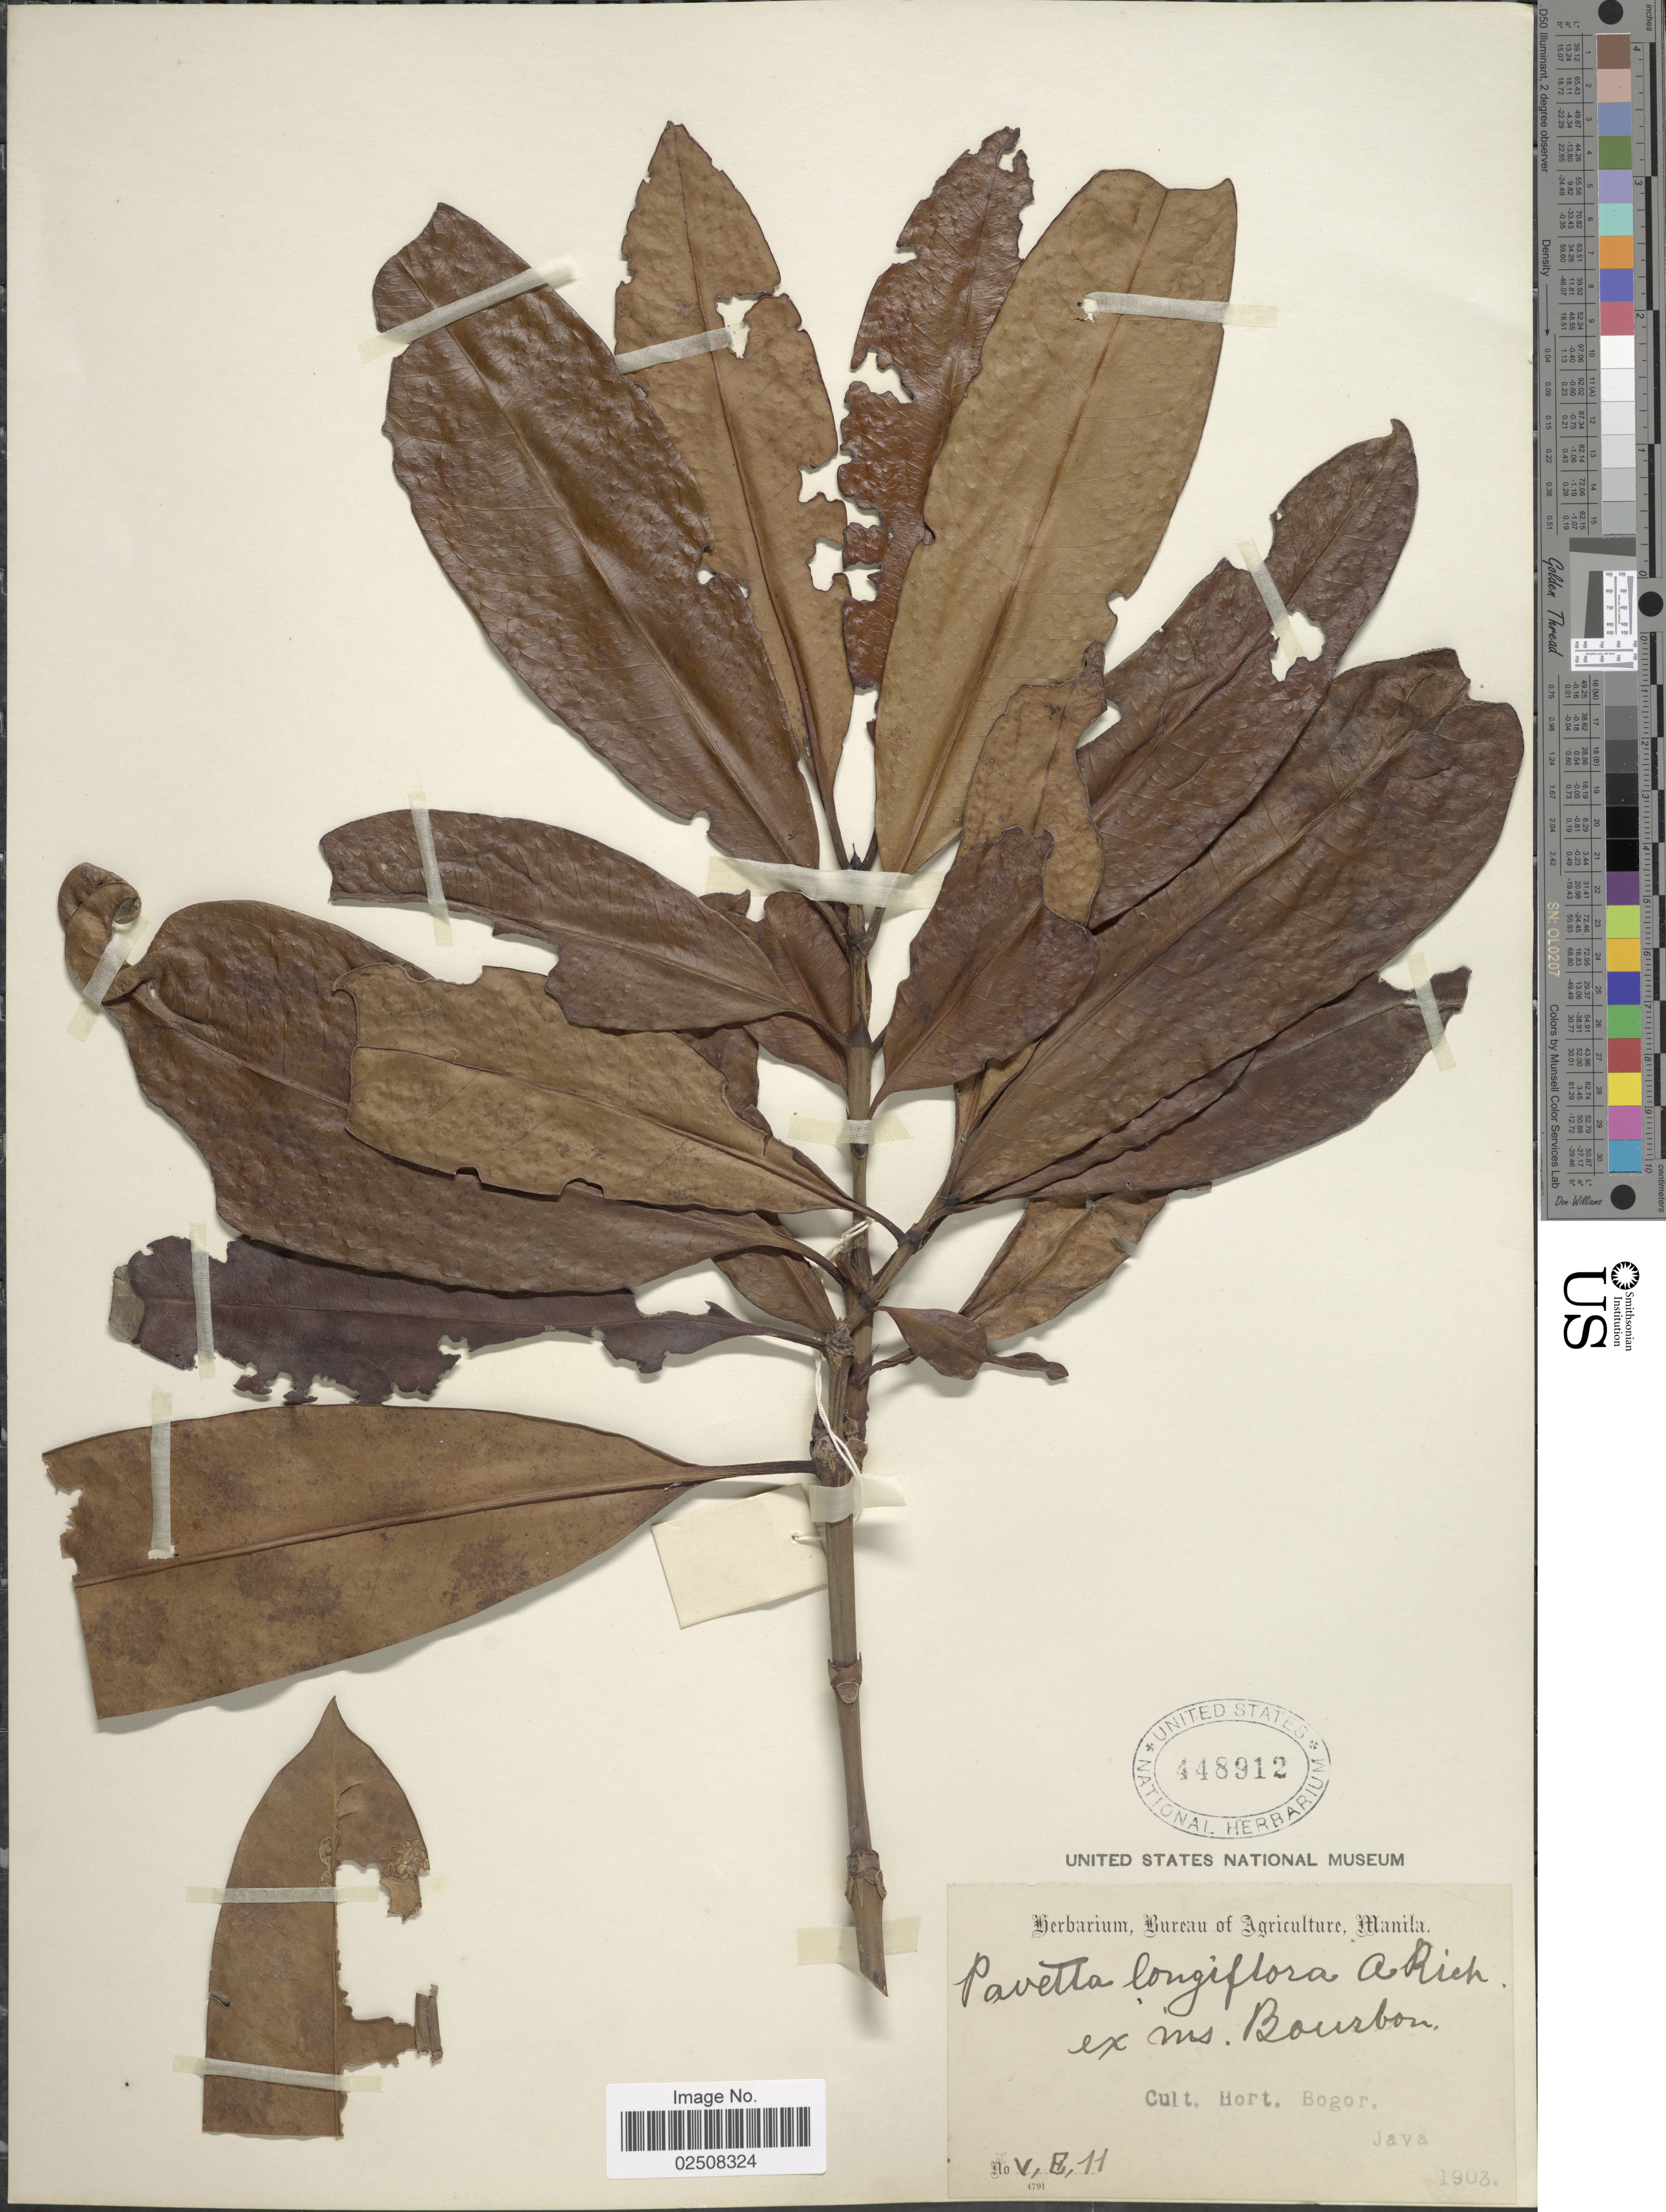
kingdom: Plantae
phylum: Tracheophyta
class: Magnoliopsida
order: Gentianales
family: Rubiaceae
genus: Pavetta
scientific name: Pavetta longiflora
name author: Vahl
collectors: ex Herb. Bur. Agric. Manila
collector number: V, E, 11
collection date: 1903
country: Indonesia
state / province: Java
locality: Cult. Hort. Bogor.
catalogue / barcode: US 448912